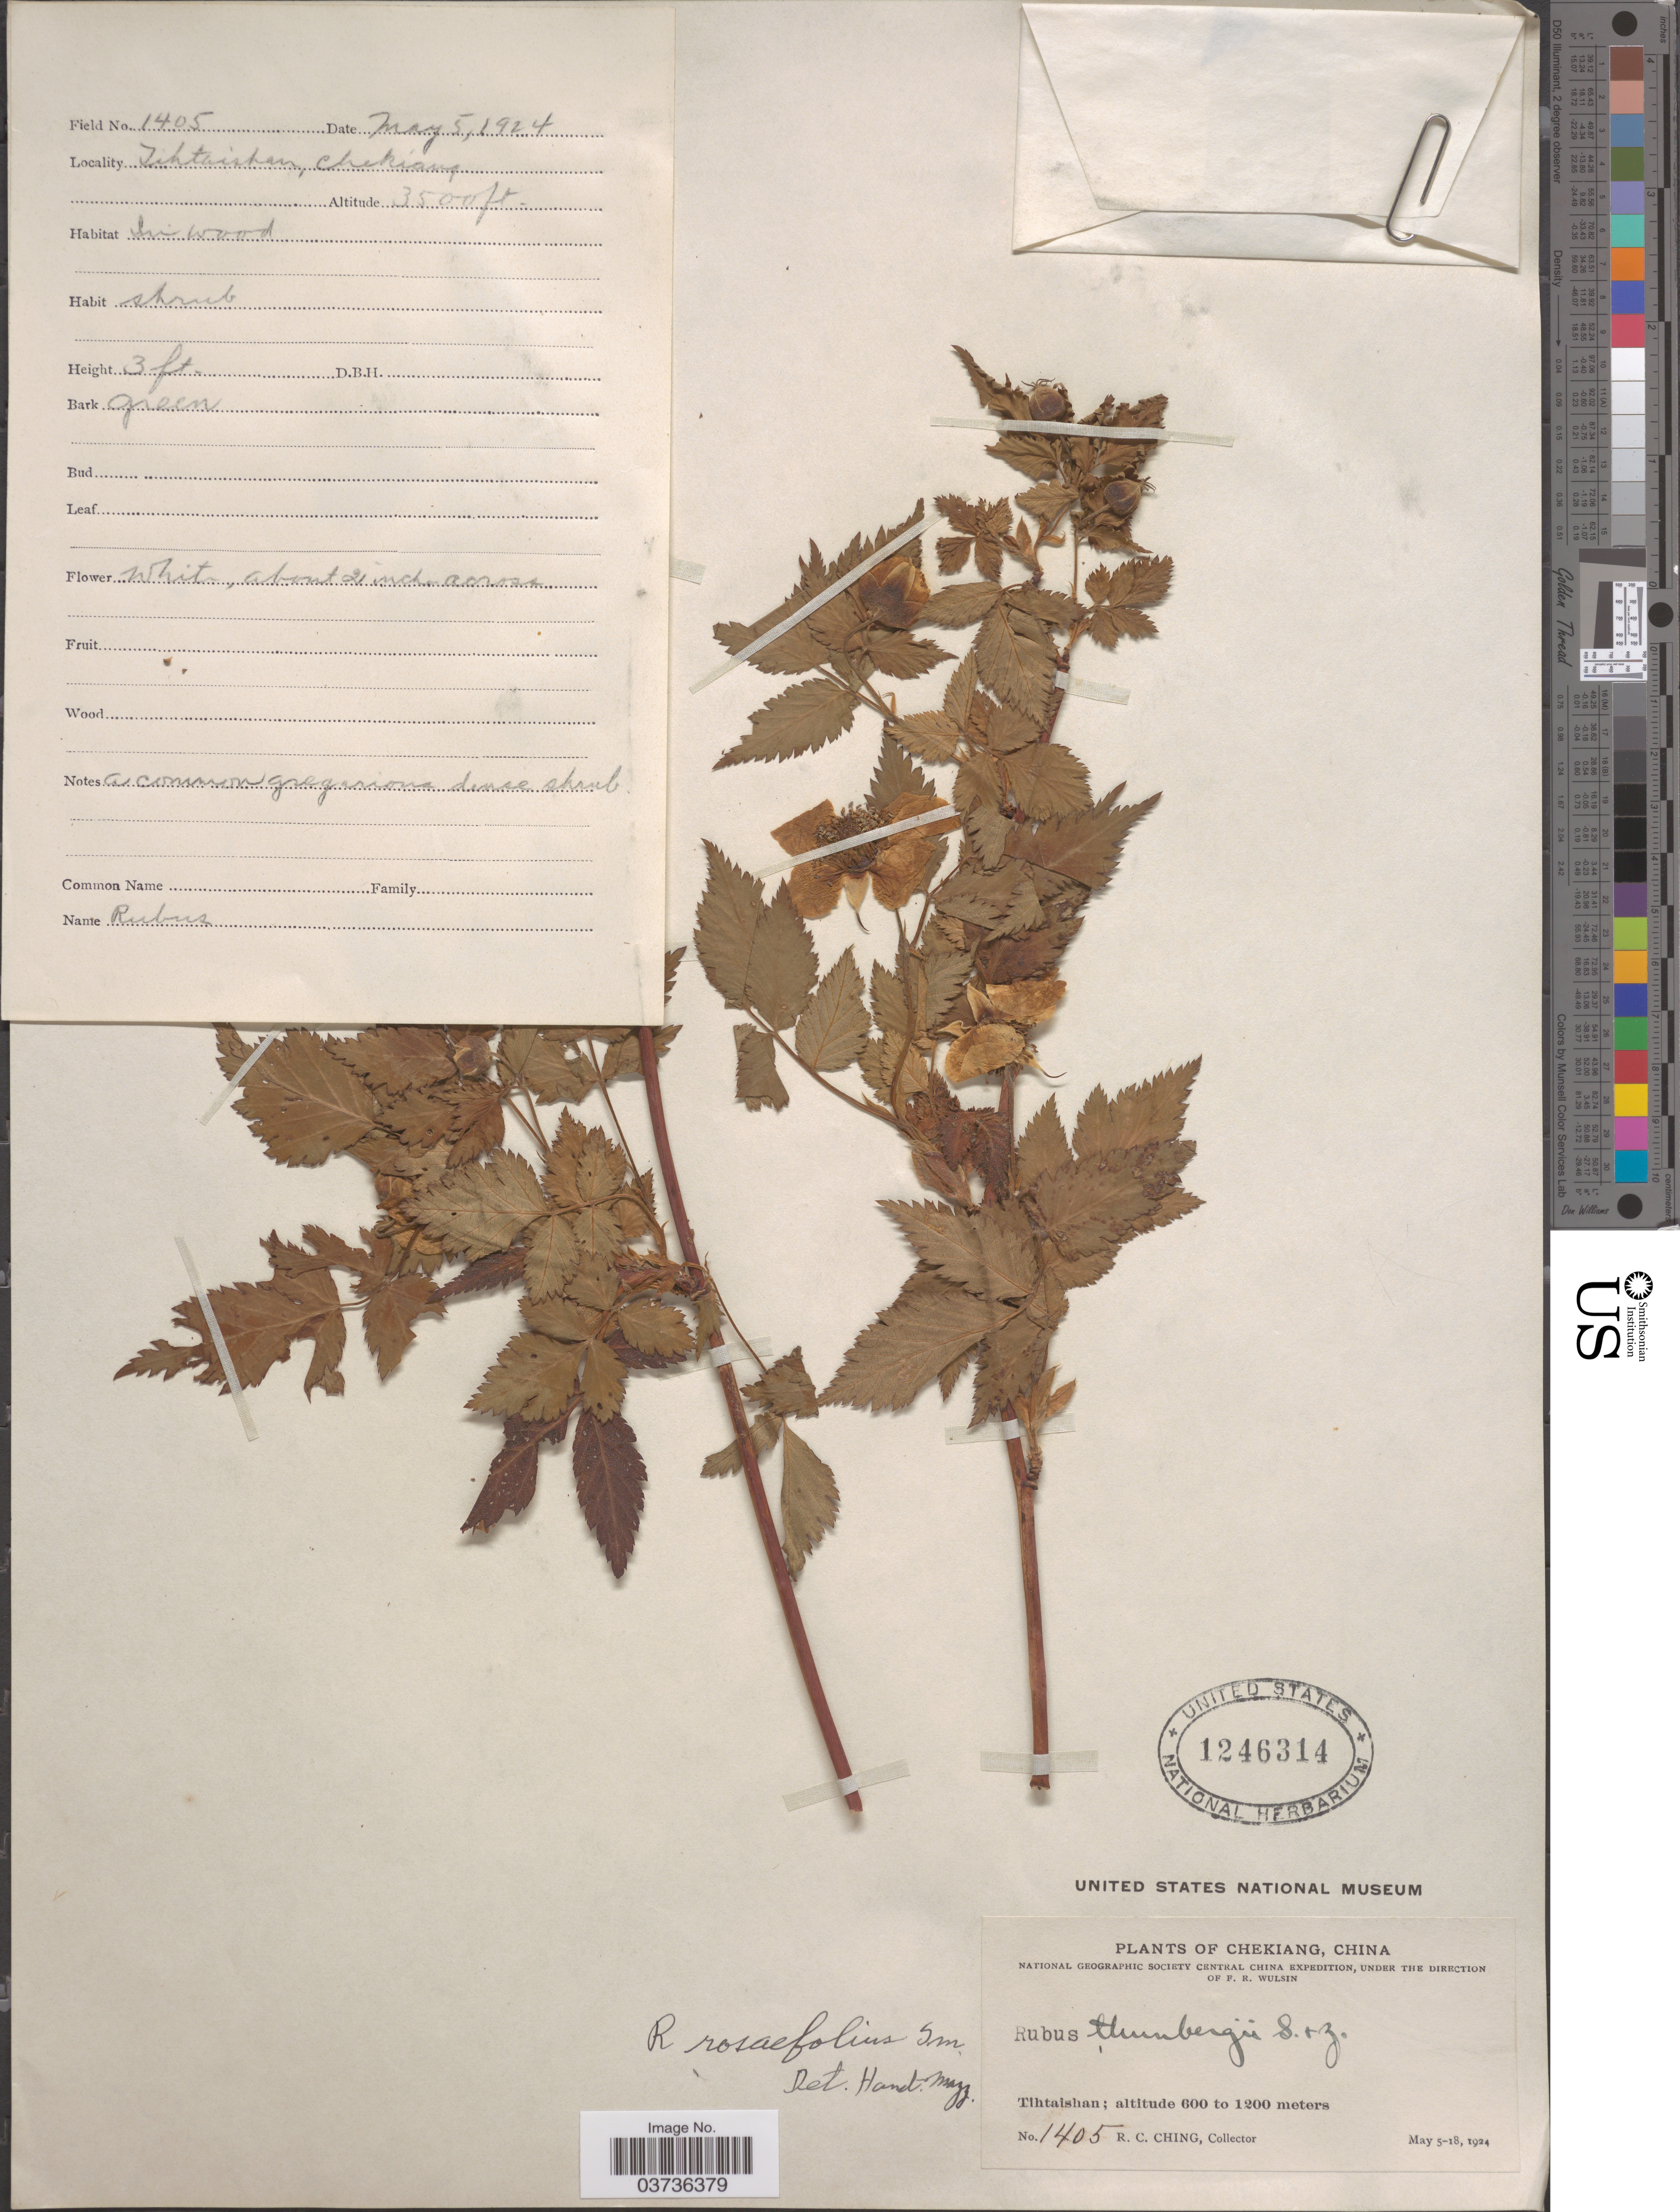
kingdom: Plantae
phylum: Tracheophyta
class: Magnoliopsida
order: Rosales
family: Rosaceae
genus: Rubus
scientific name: Rubus rosaefolius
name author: Sm.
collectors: R. C. Ching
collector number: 1405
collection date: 1924-05-05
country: China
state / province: Zhejiang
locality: Chekiang. Tihtaishan.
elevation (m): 1067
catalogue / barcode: US 1246314